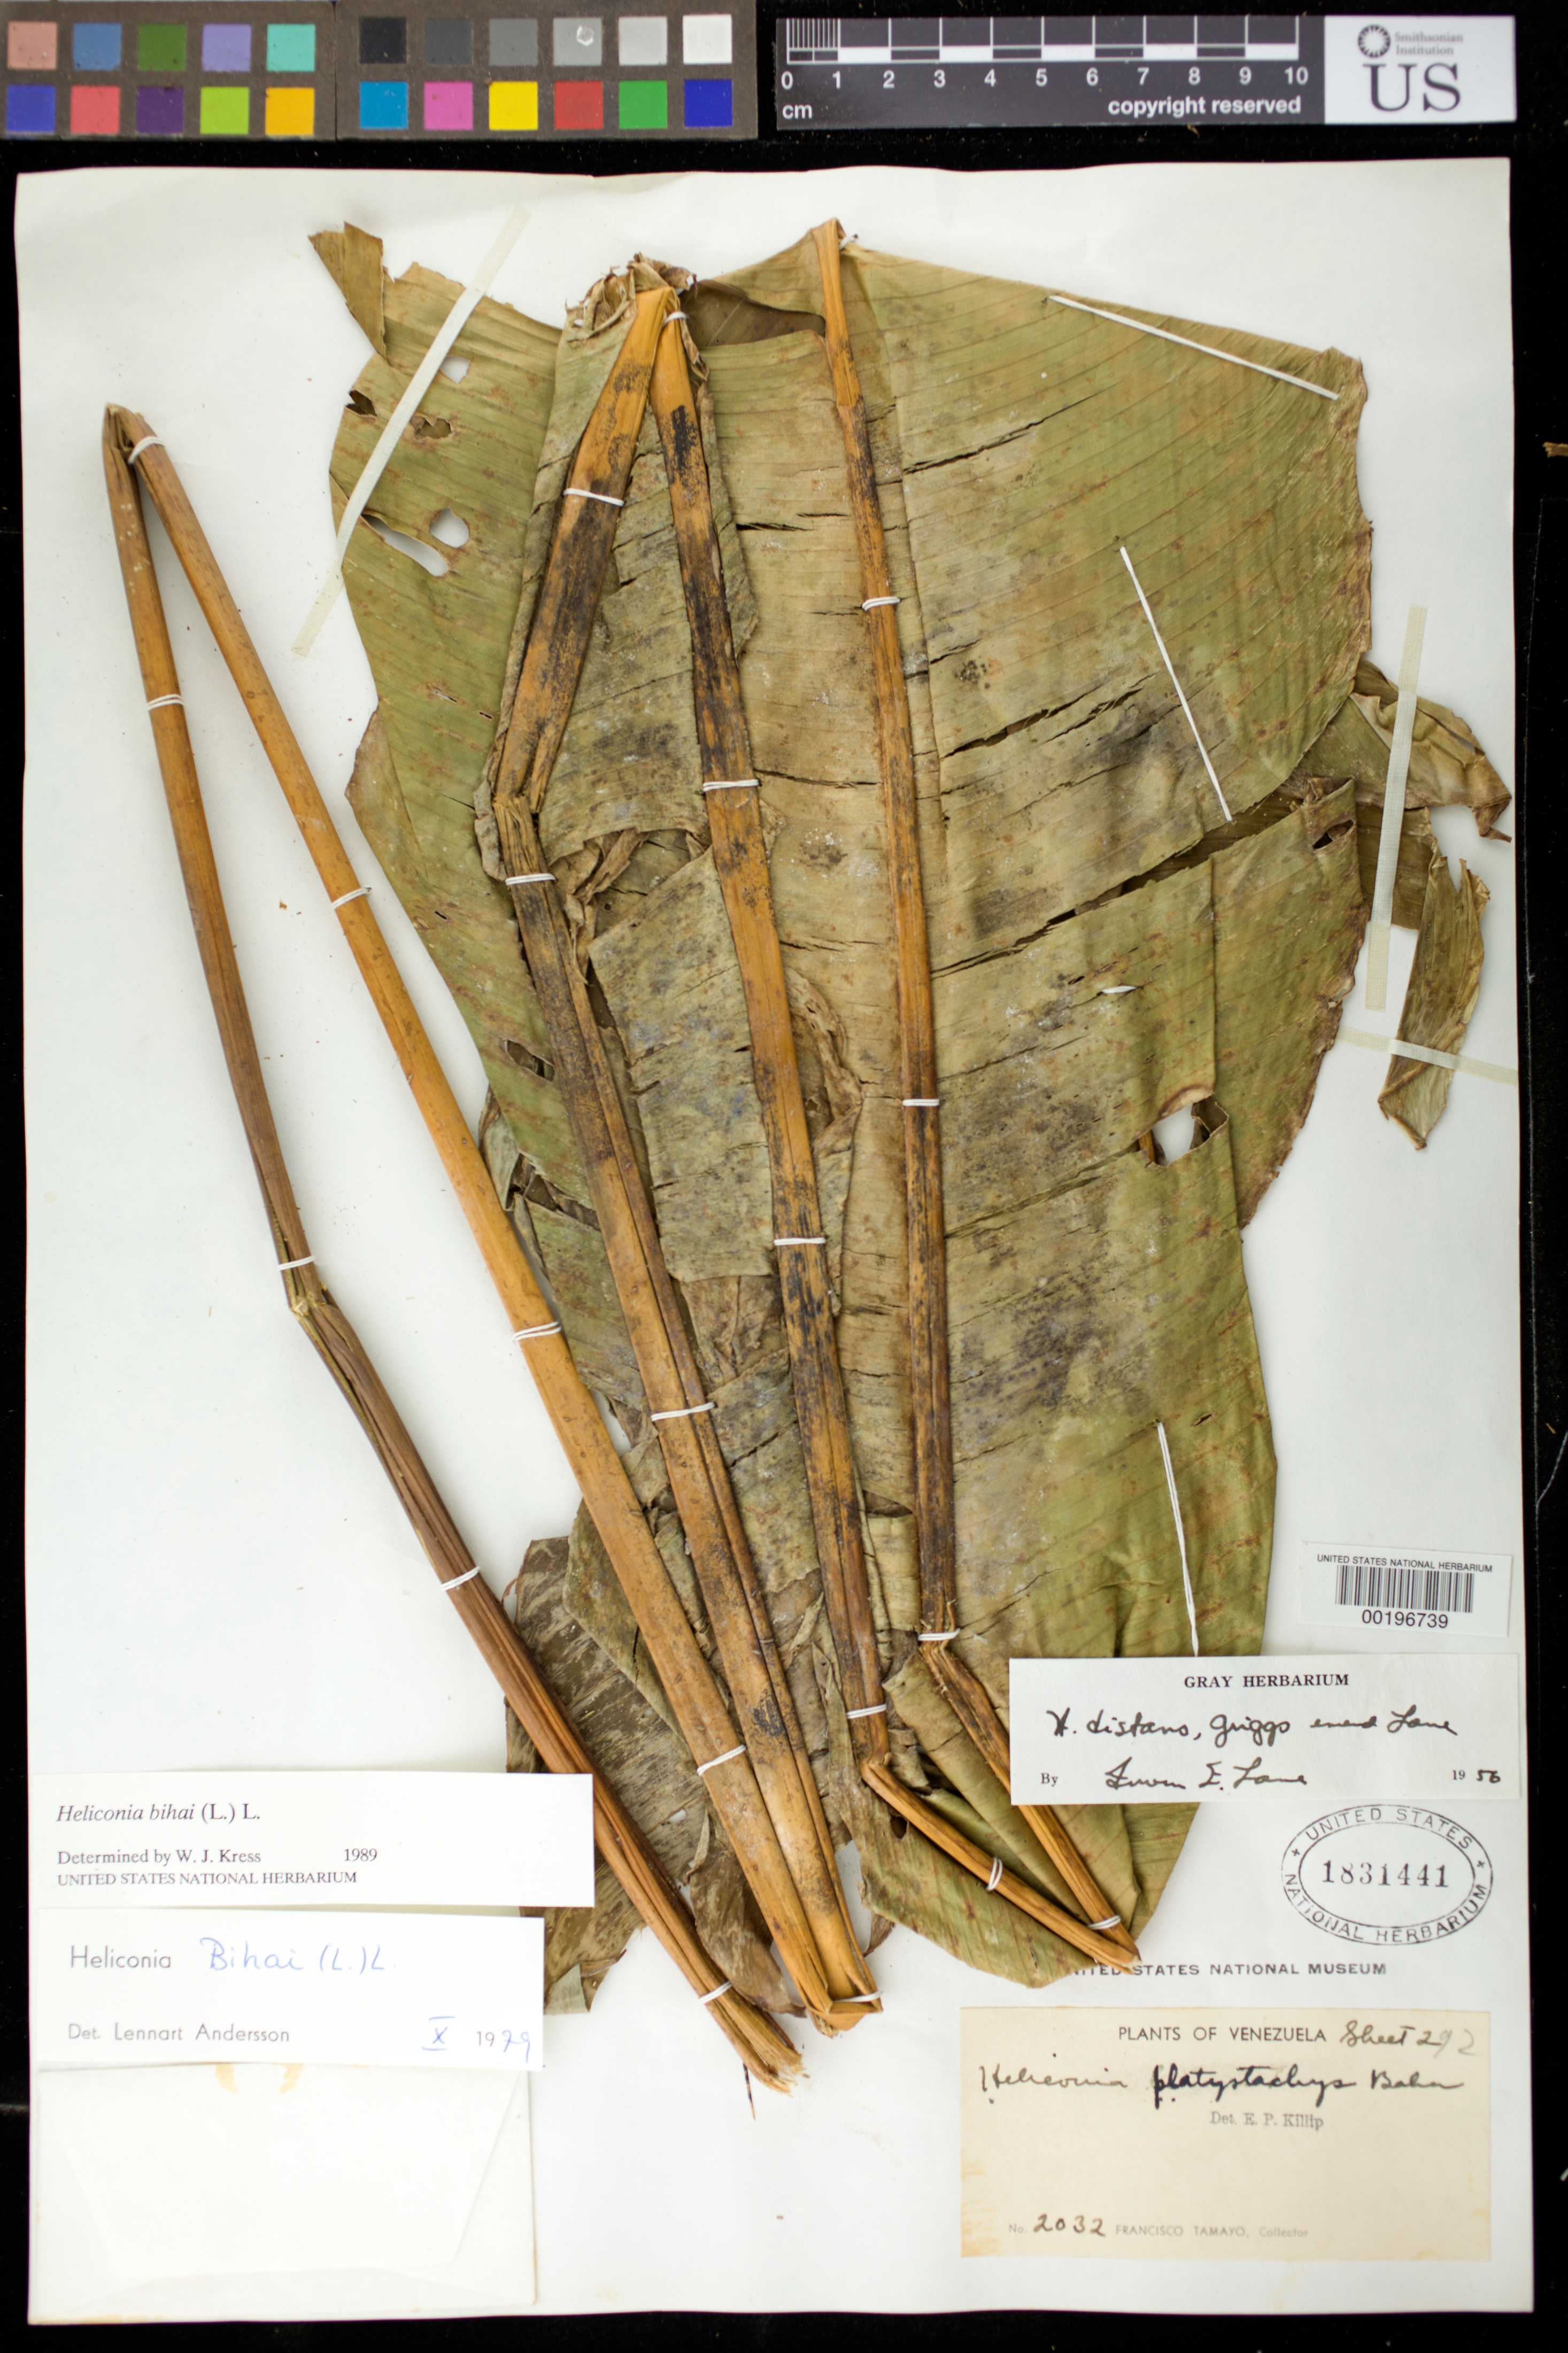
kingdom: Plantae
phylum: Tracheophyta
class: Liliopsida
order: Zingiberales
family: Heliconiaceae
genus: Heliconia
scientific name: Heliconia bihai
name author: (L.) L.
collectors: F. Tamayo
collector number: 2032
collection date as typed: May 1940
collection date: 1940-05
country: Venezuela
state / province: Miranda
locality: En montanuelas de pioe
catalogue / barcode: US 1831441